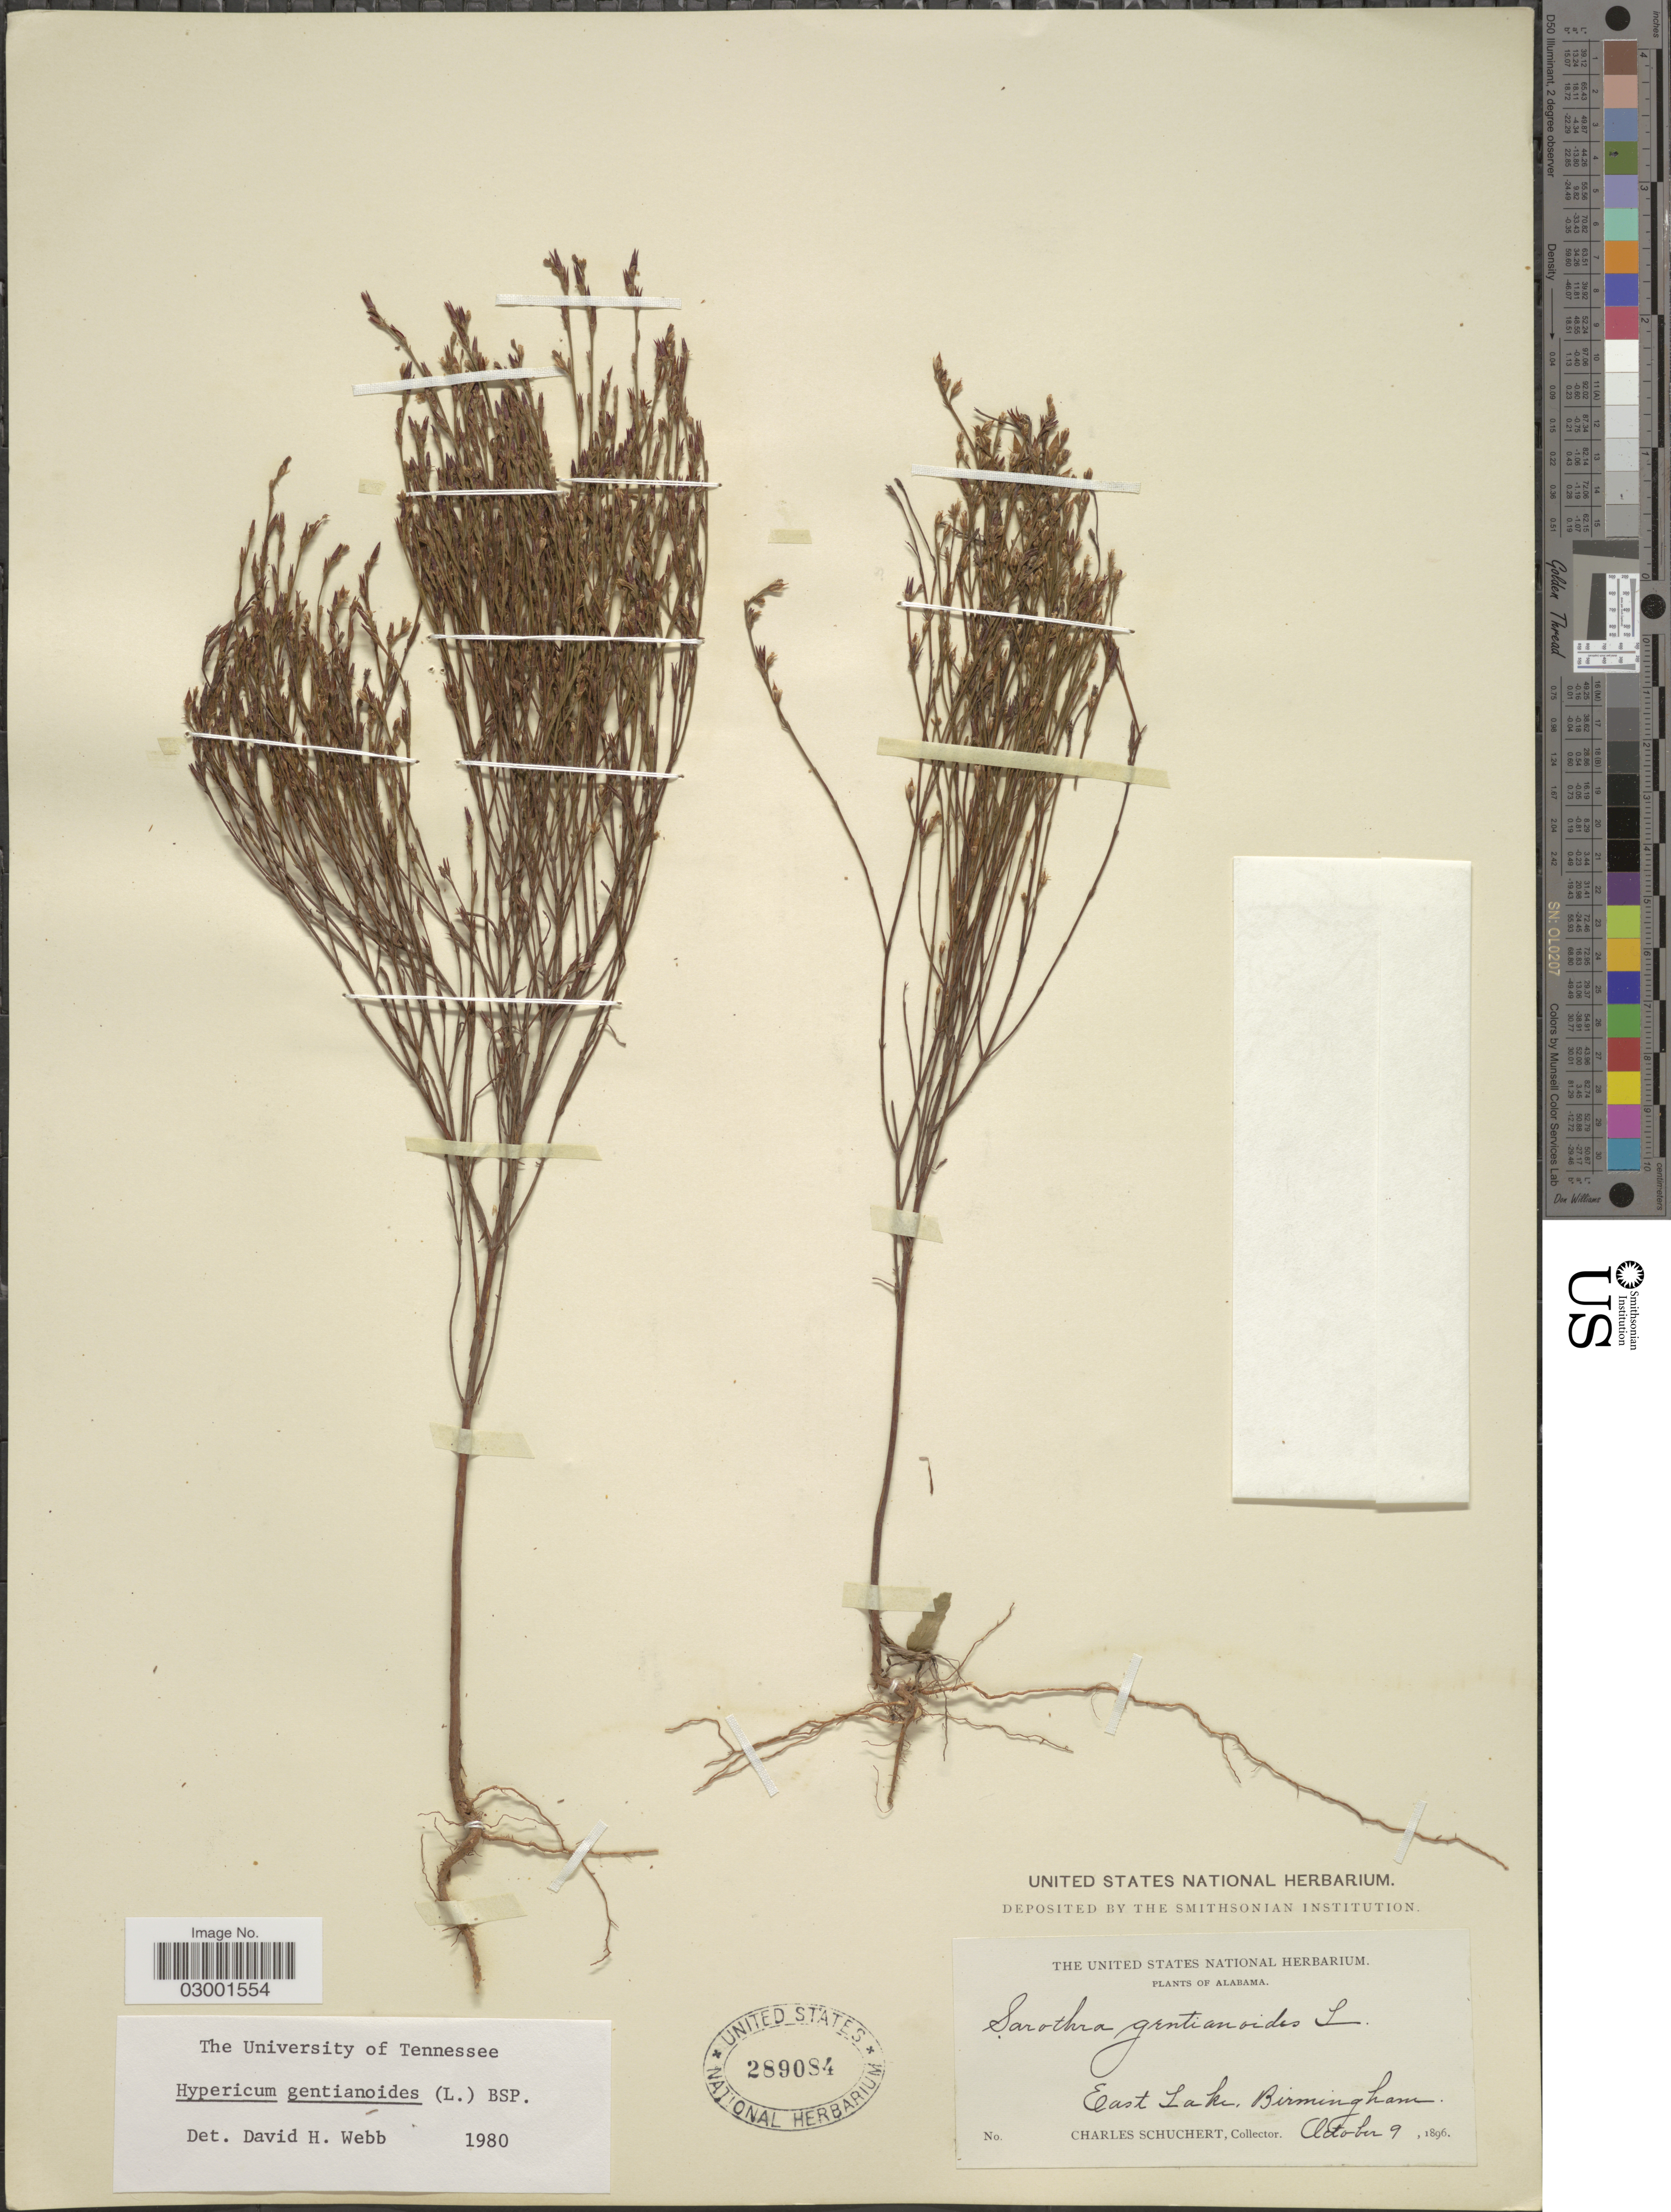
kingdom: Plantae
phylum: Tracheophyta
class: Magnoliopsida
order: Malpighiales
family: Hypericaceae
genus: Hypericum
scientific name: Hypericum gentianoides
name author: (L.) Britton, Stearns & Poggenb.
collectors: C. Schuchert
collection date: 1896-10-09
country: United States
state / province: Alabama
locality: East Lake, Birmingham.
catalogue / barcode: US 289084